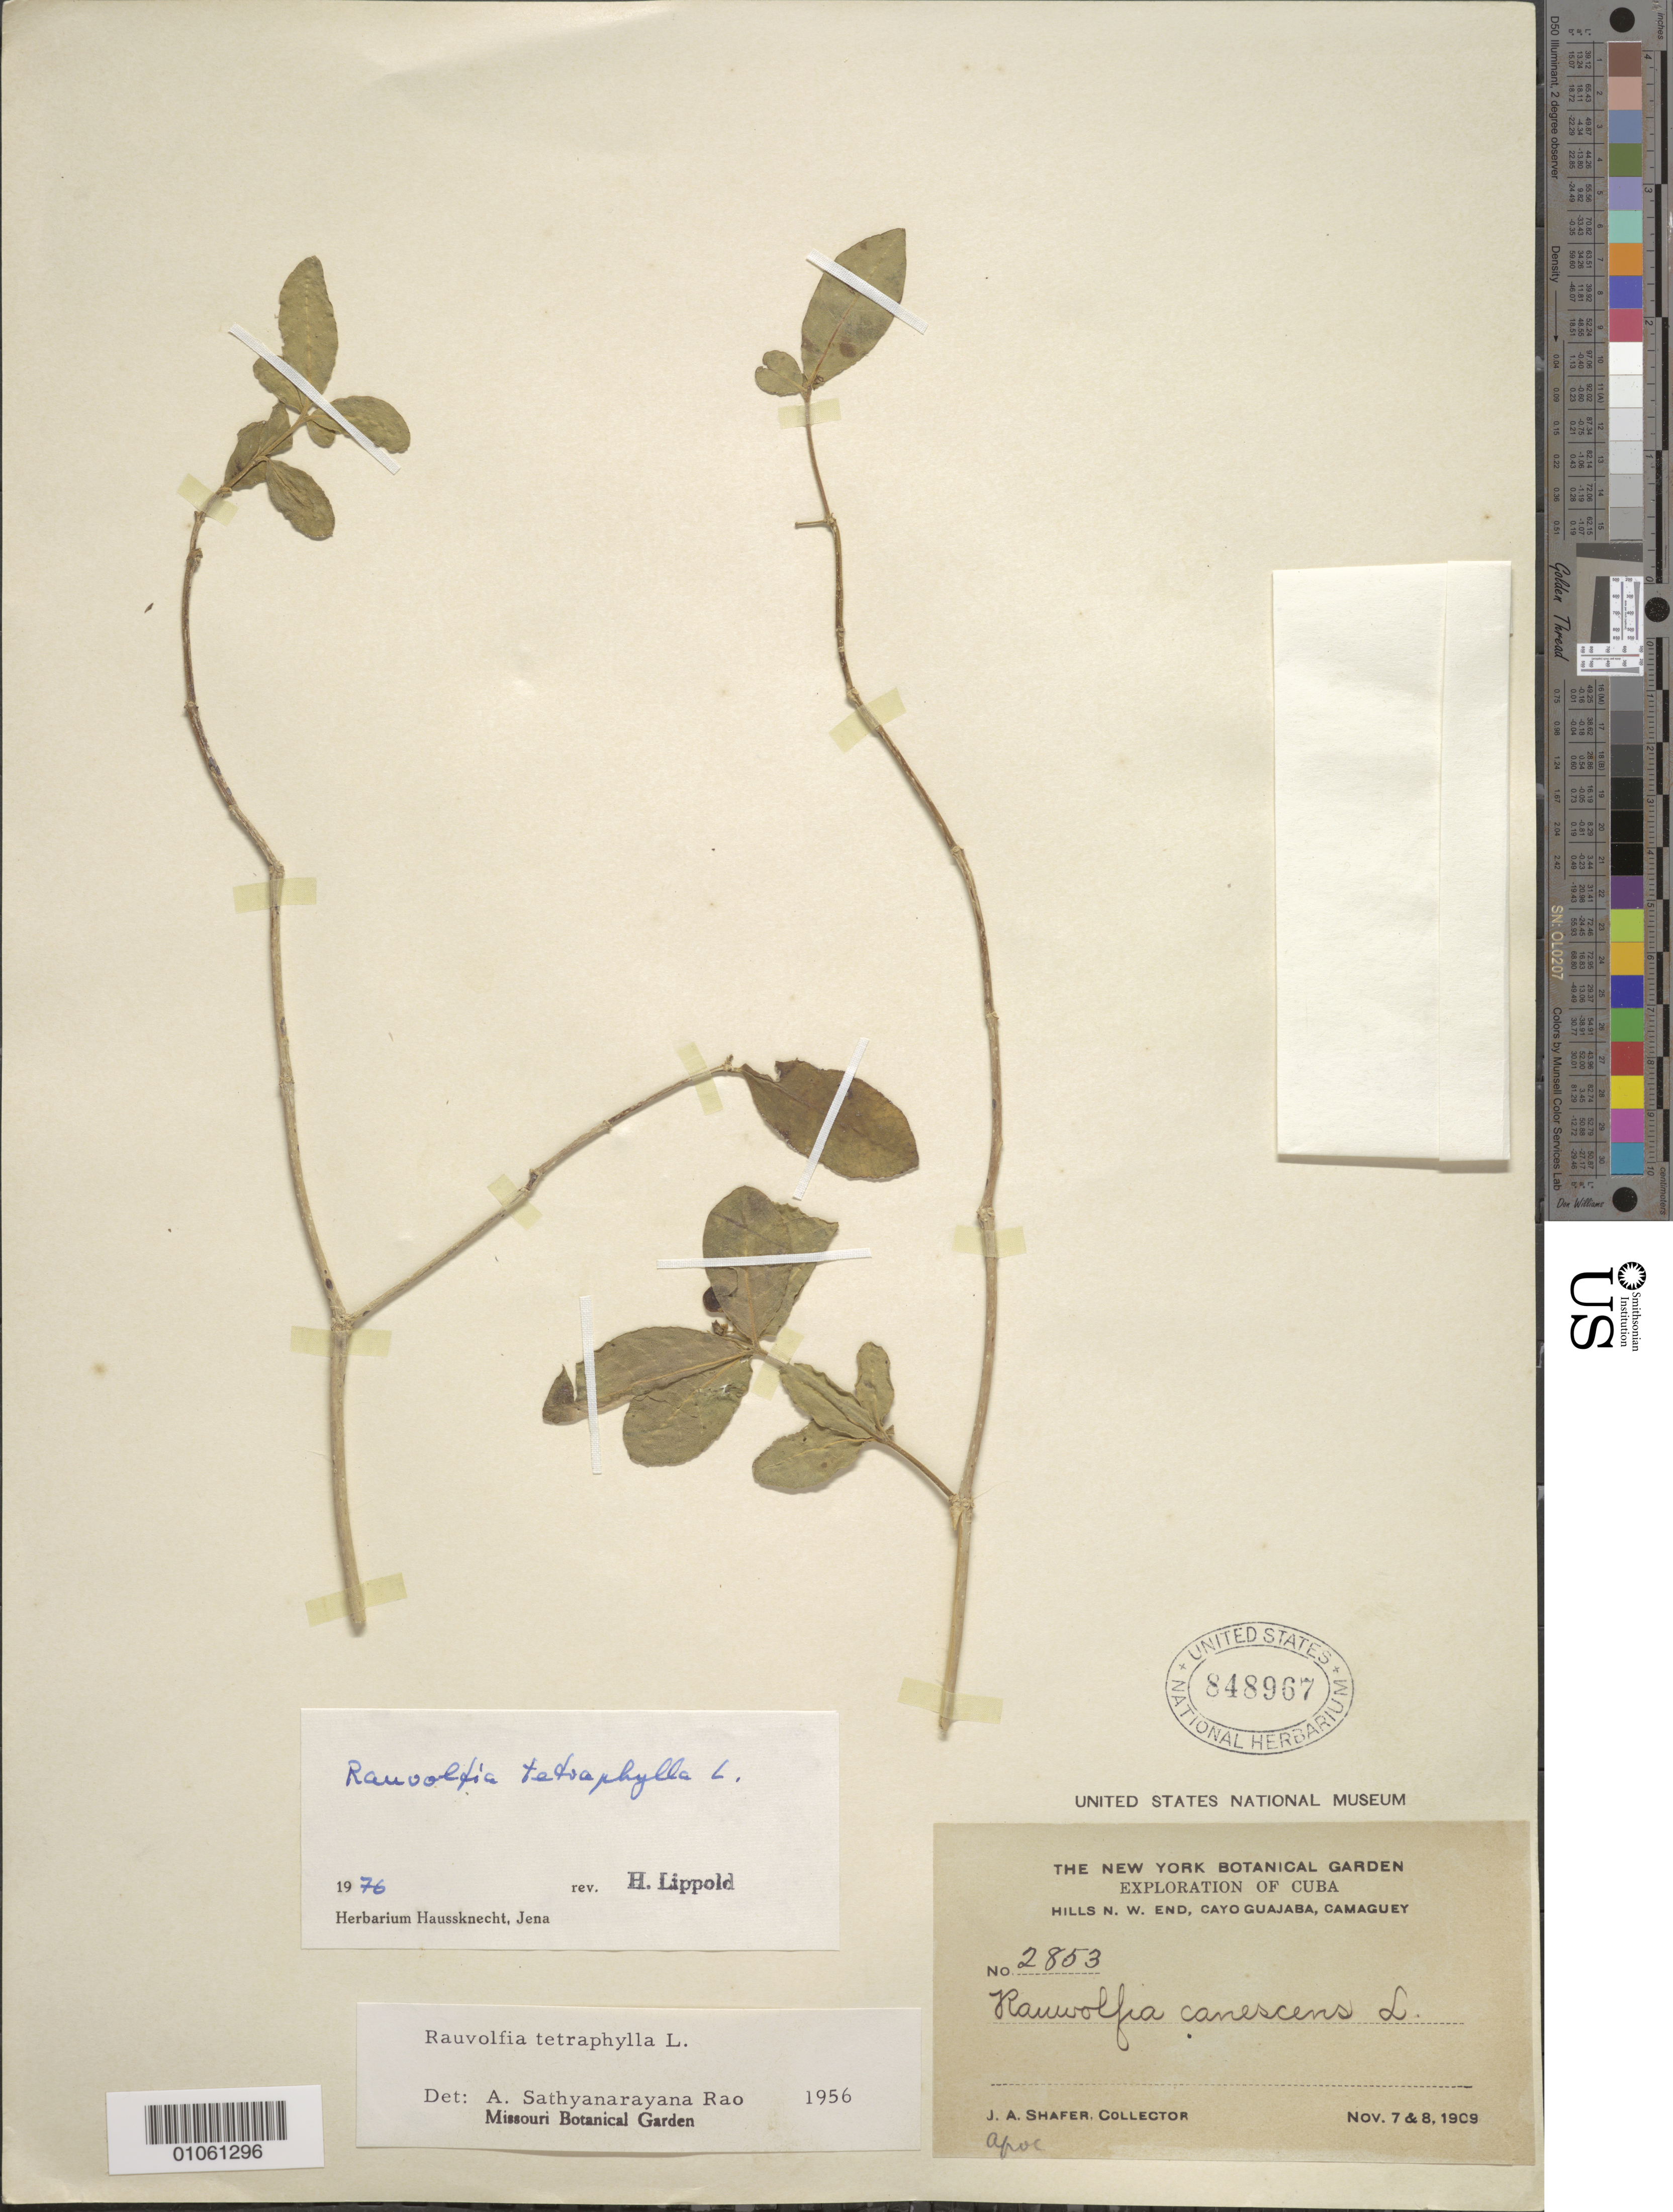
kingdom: Plantae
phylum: Tracheophyta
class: Magnoliopsida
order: Gentianales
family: Apocynaceae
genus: Rauvolfia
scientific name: Rauvolfia tetraphylla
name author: L.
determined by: Lippold, Hans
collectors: J. A. Shafer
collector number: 2853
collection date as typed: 07 Nov 1909 and 08 Nov 1909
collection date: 1909-11-07,1909-11-08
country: Cuba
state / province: Camaguey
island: Cuba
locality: Cayo Guajaba, hills SE end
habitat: Hills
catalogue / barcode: US 848967